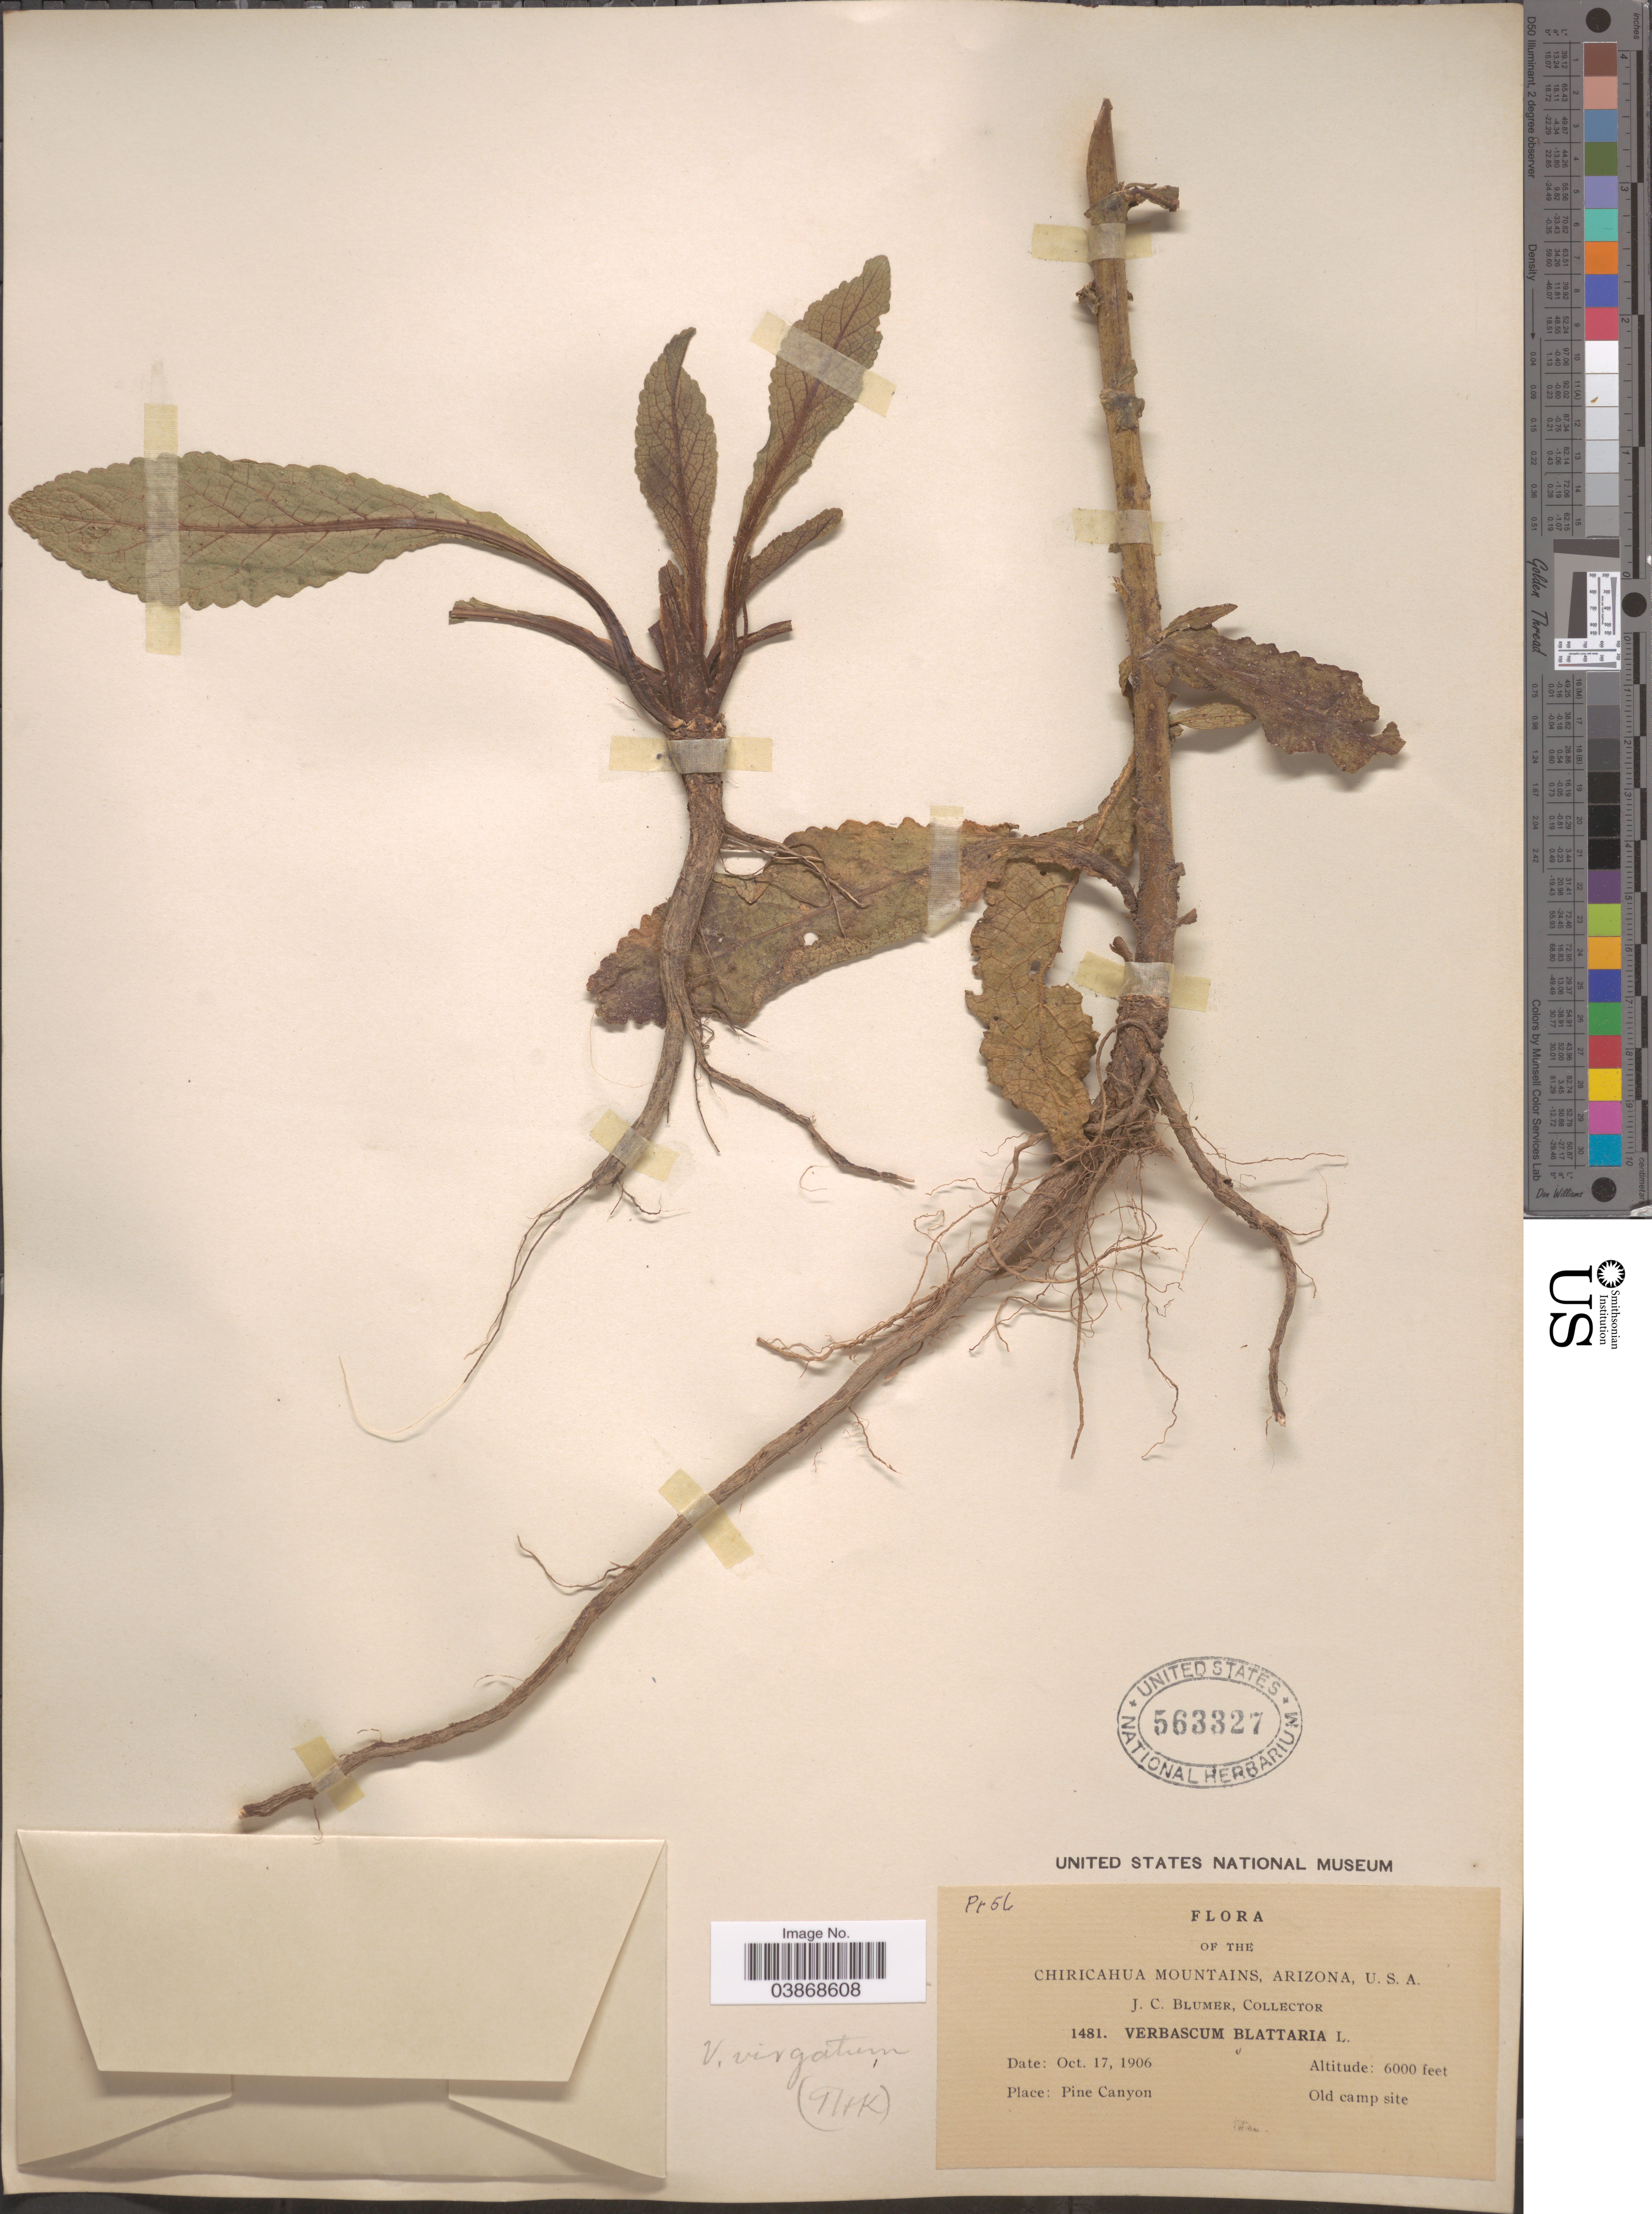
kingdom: Plantae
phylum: Tracheophyta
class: Magnoliopsida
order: Lamiales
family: Scrophulariaceae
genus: Verbascum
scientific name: Verbascum thapsus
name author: L.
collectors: J. C. Blumer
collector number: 1481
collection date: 1906-10-17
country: United States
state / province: Arizona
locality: Chiricahua Mountains. Pine Canyon.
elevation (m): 1829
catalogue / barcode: US 563327